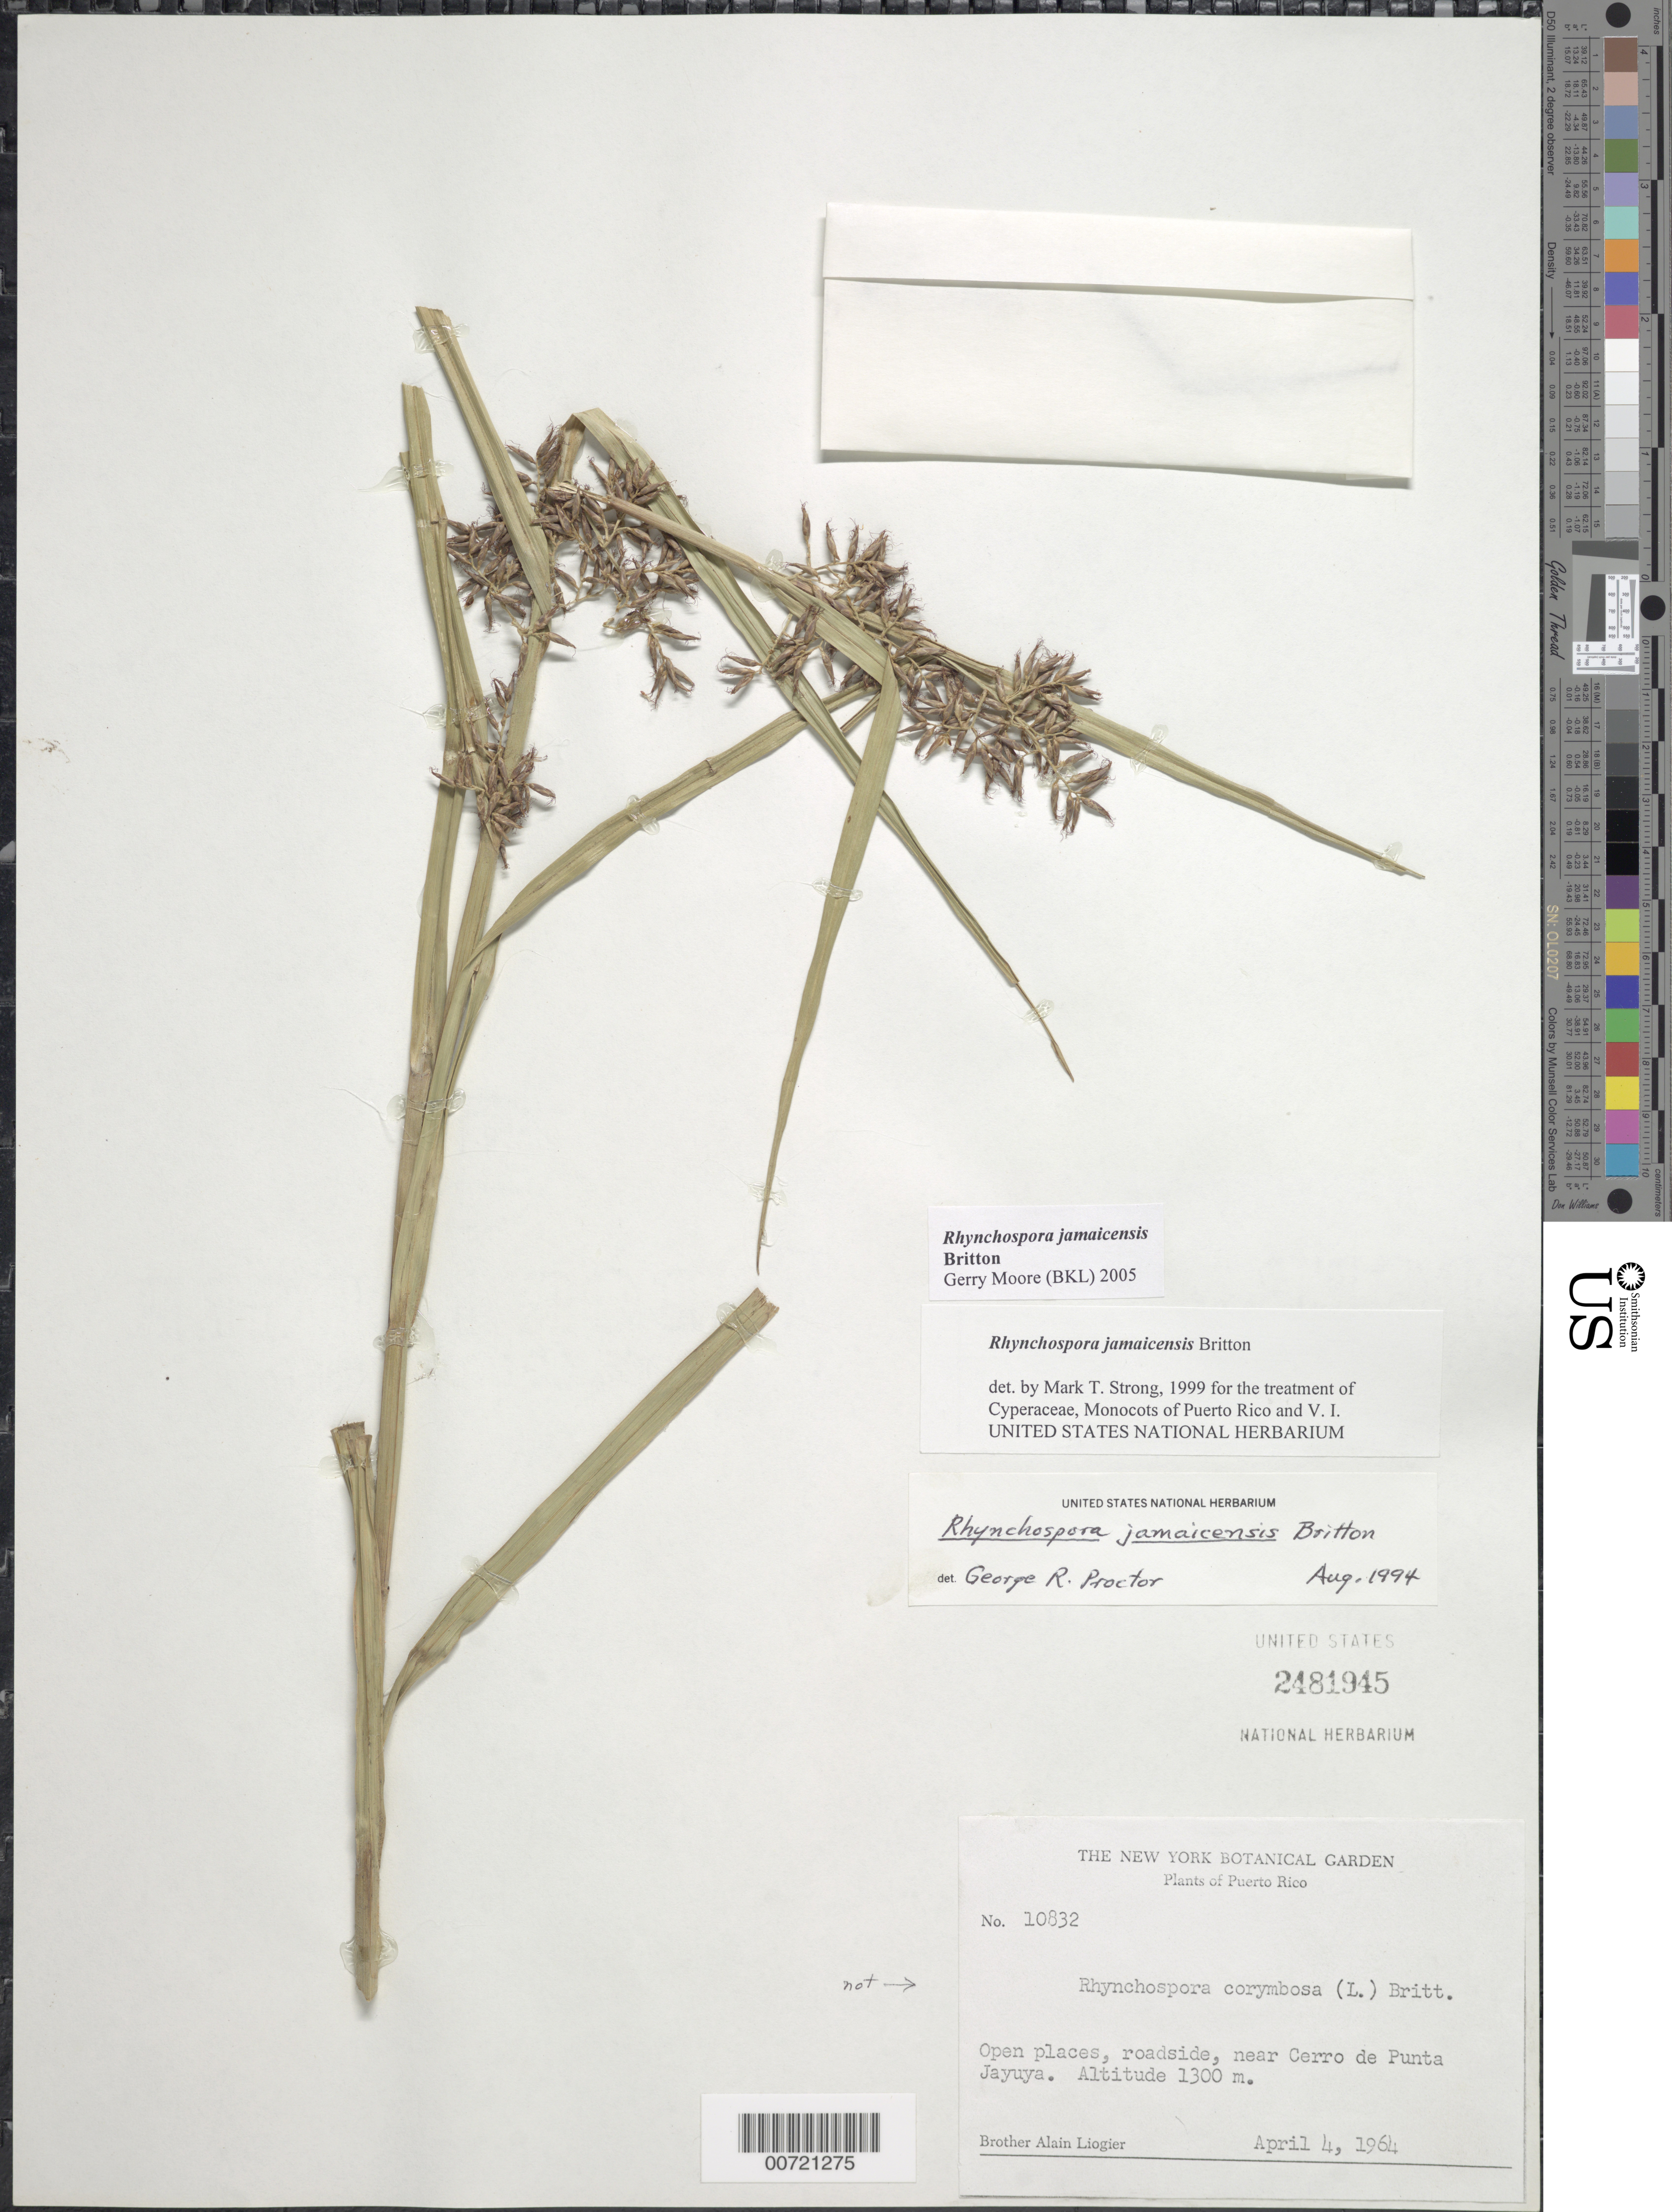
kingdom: Plantae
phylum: Tracheophyta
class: Liliopsida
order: Poales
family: Cyperaceae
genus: Rhynchospora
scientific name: Rhynchospora jamaicensis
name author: Britton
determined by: Strong, M. T., (US), Smithsonian Institution - National Museum of Natural History (UNITED STATES)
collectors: A. H. Liogier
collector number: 10832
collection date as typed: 04 Apr 1964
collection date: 1964-04-04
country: Puerto Rico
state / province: Jayuya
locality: Near Cerro de Punta Jayuya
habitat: Open places, roadside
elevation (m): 1300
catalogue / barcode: US 2481945